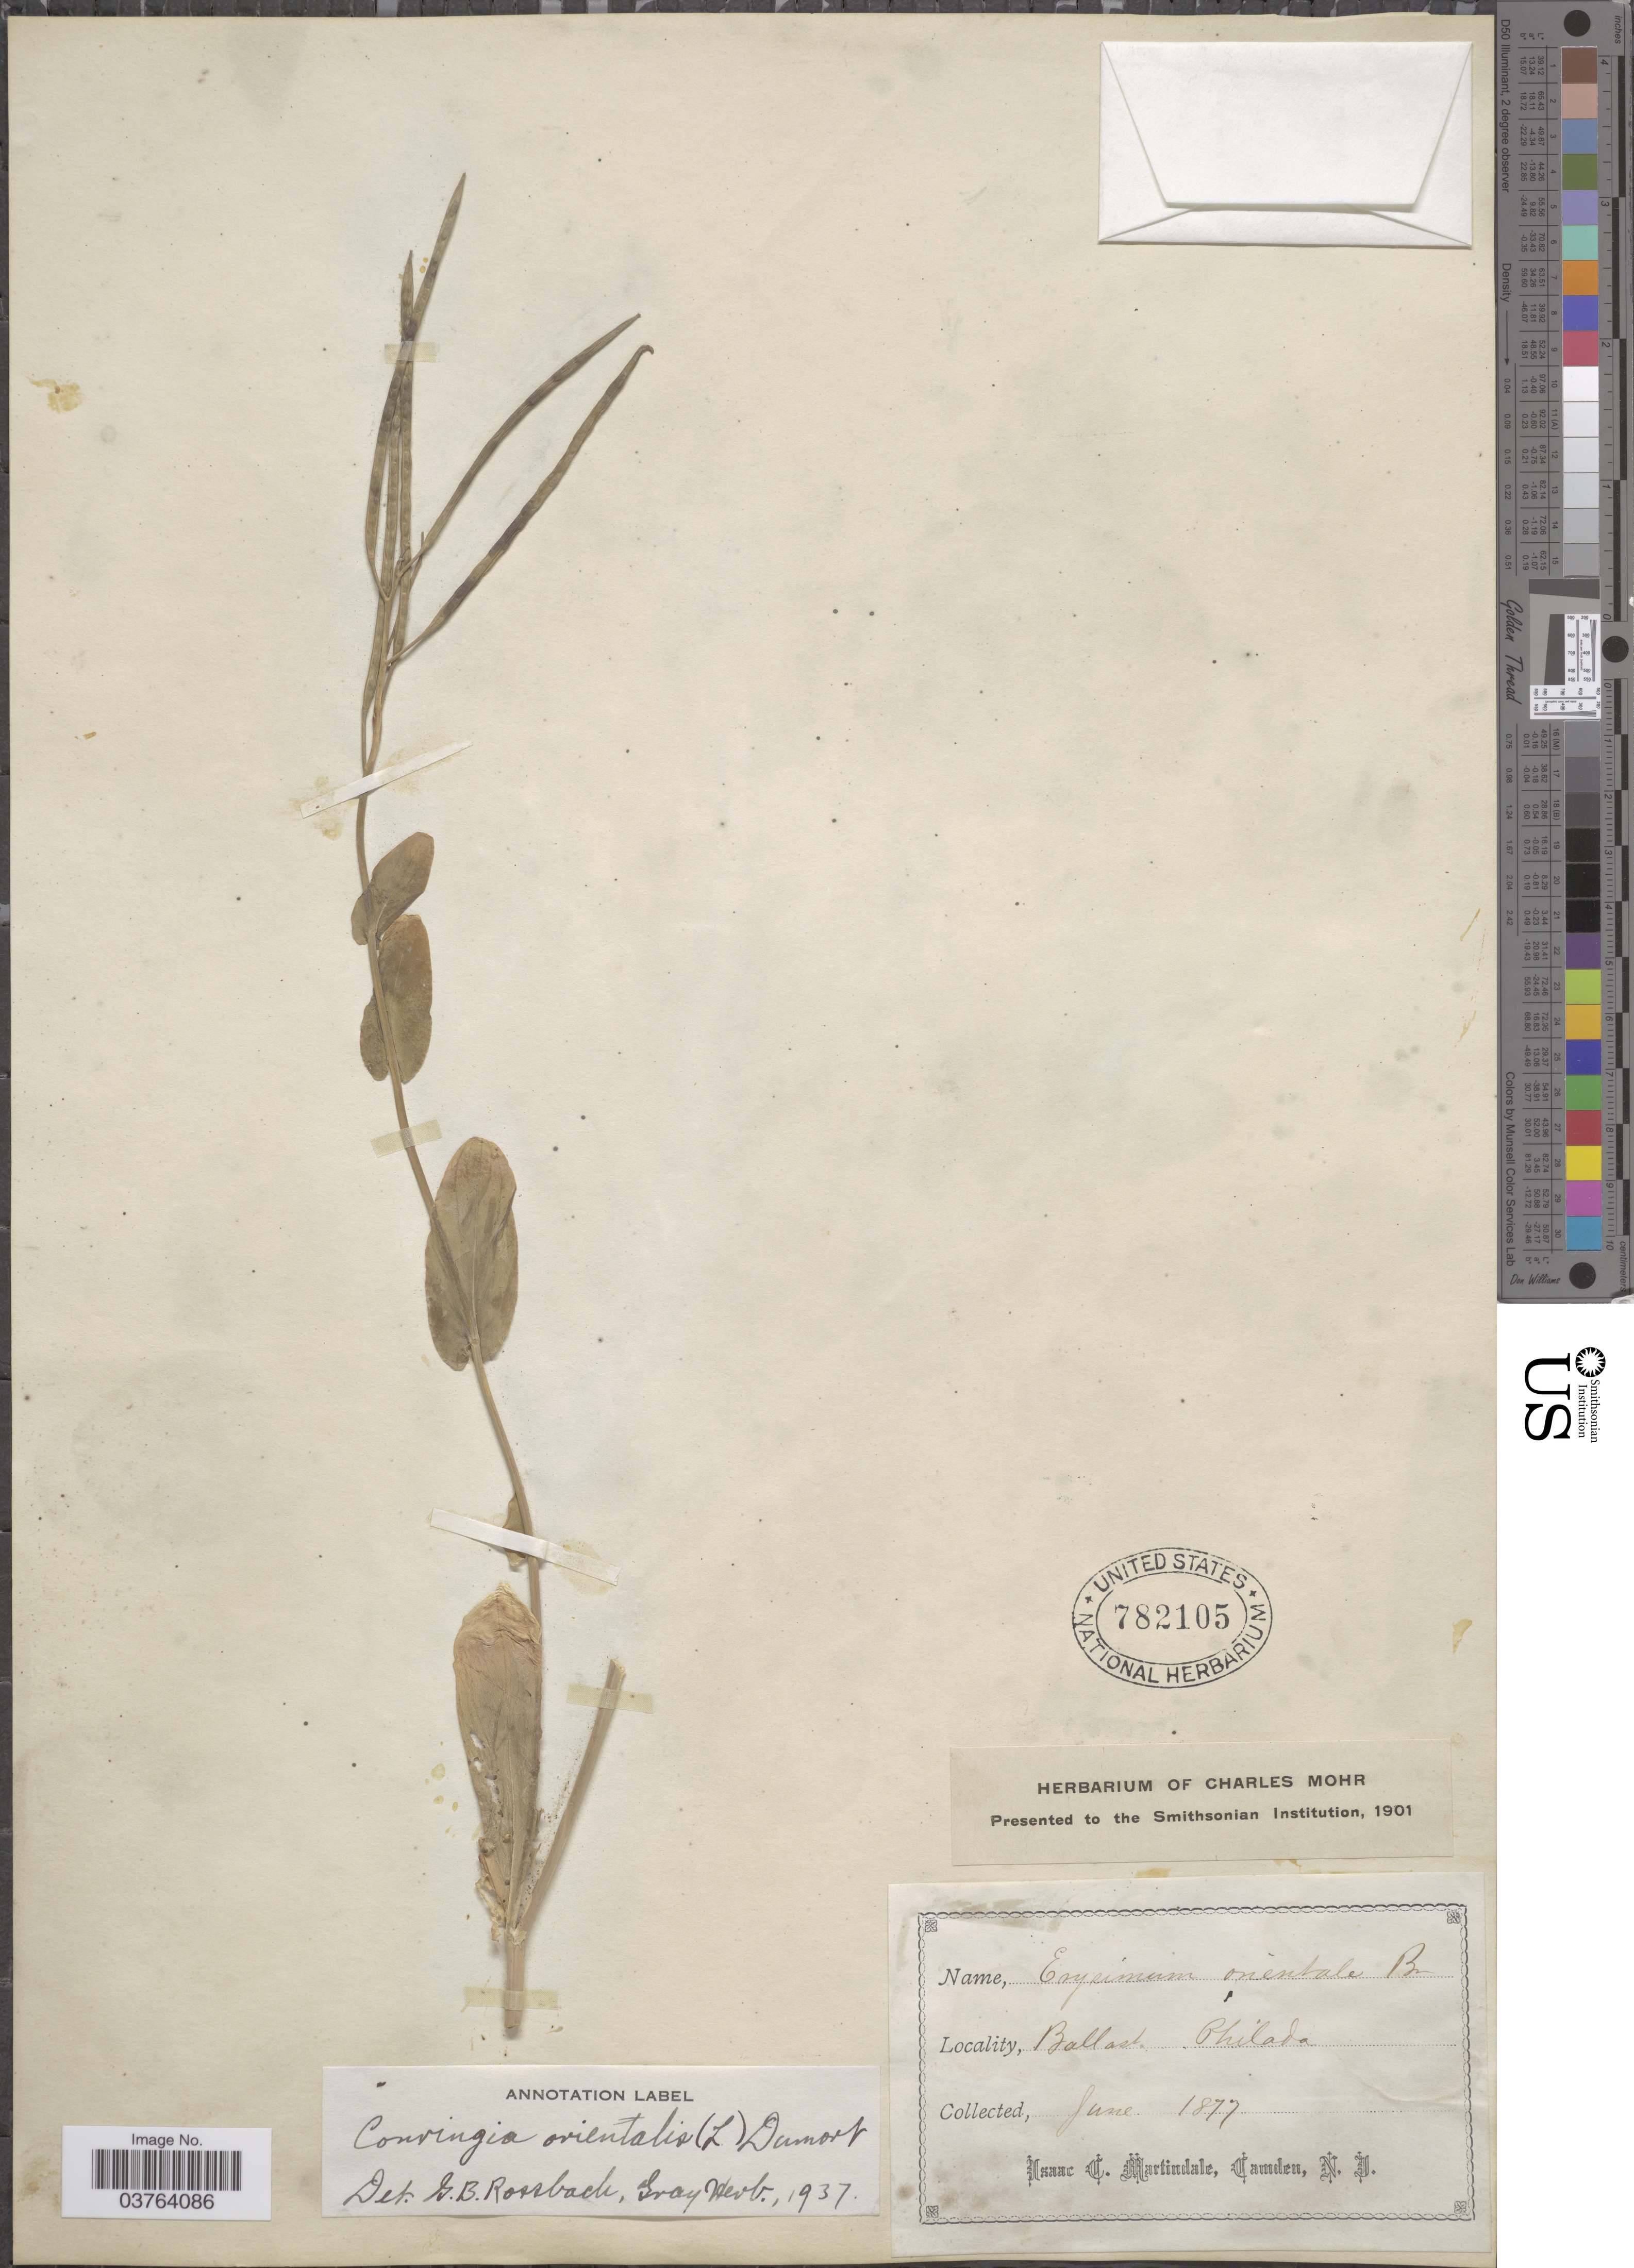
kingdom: Plantae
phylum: Tracheophyta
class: Magnoliopsida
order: Brassicales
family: Brassicaceae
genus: Conringia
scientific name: Conringia orientalis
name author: (L.) C. Presl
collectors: I. C. Martindale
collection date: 1877-06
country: United States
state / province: New Jersey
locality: Ballast. Philada.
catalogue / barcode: US 782105